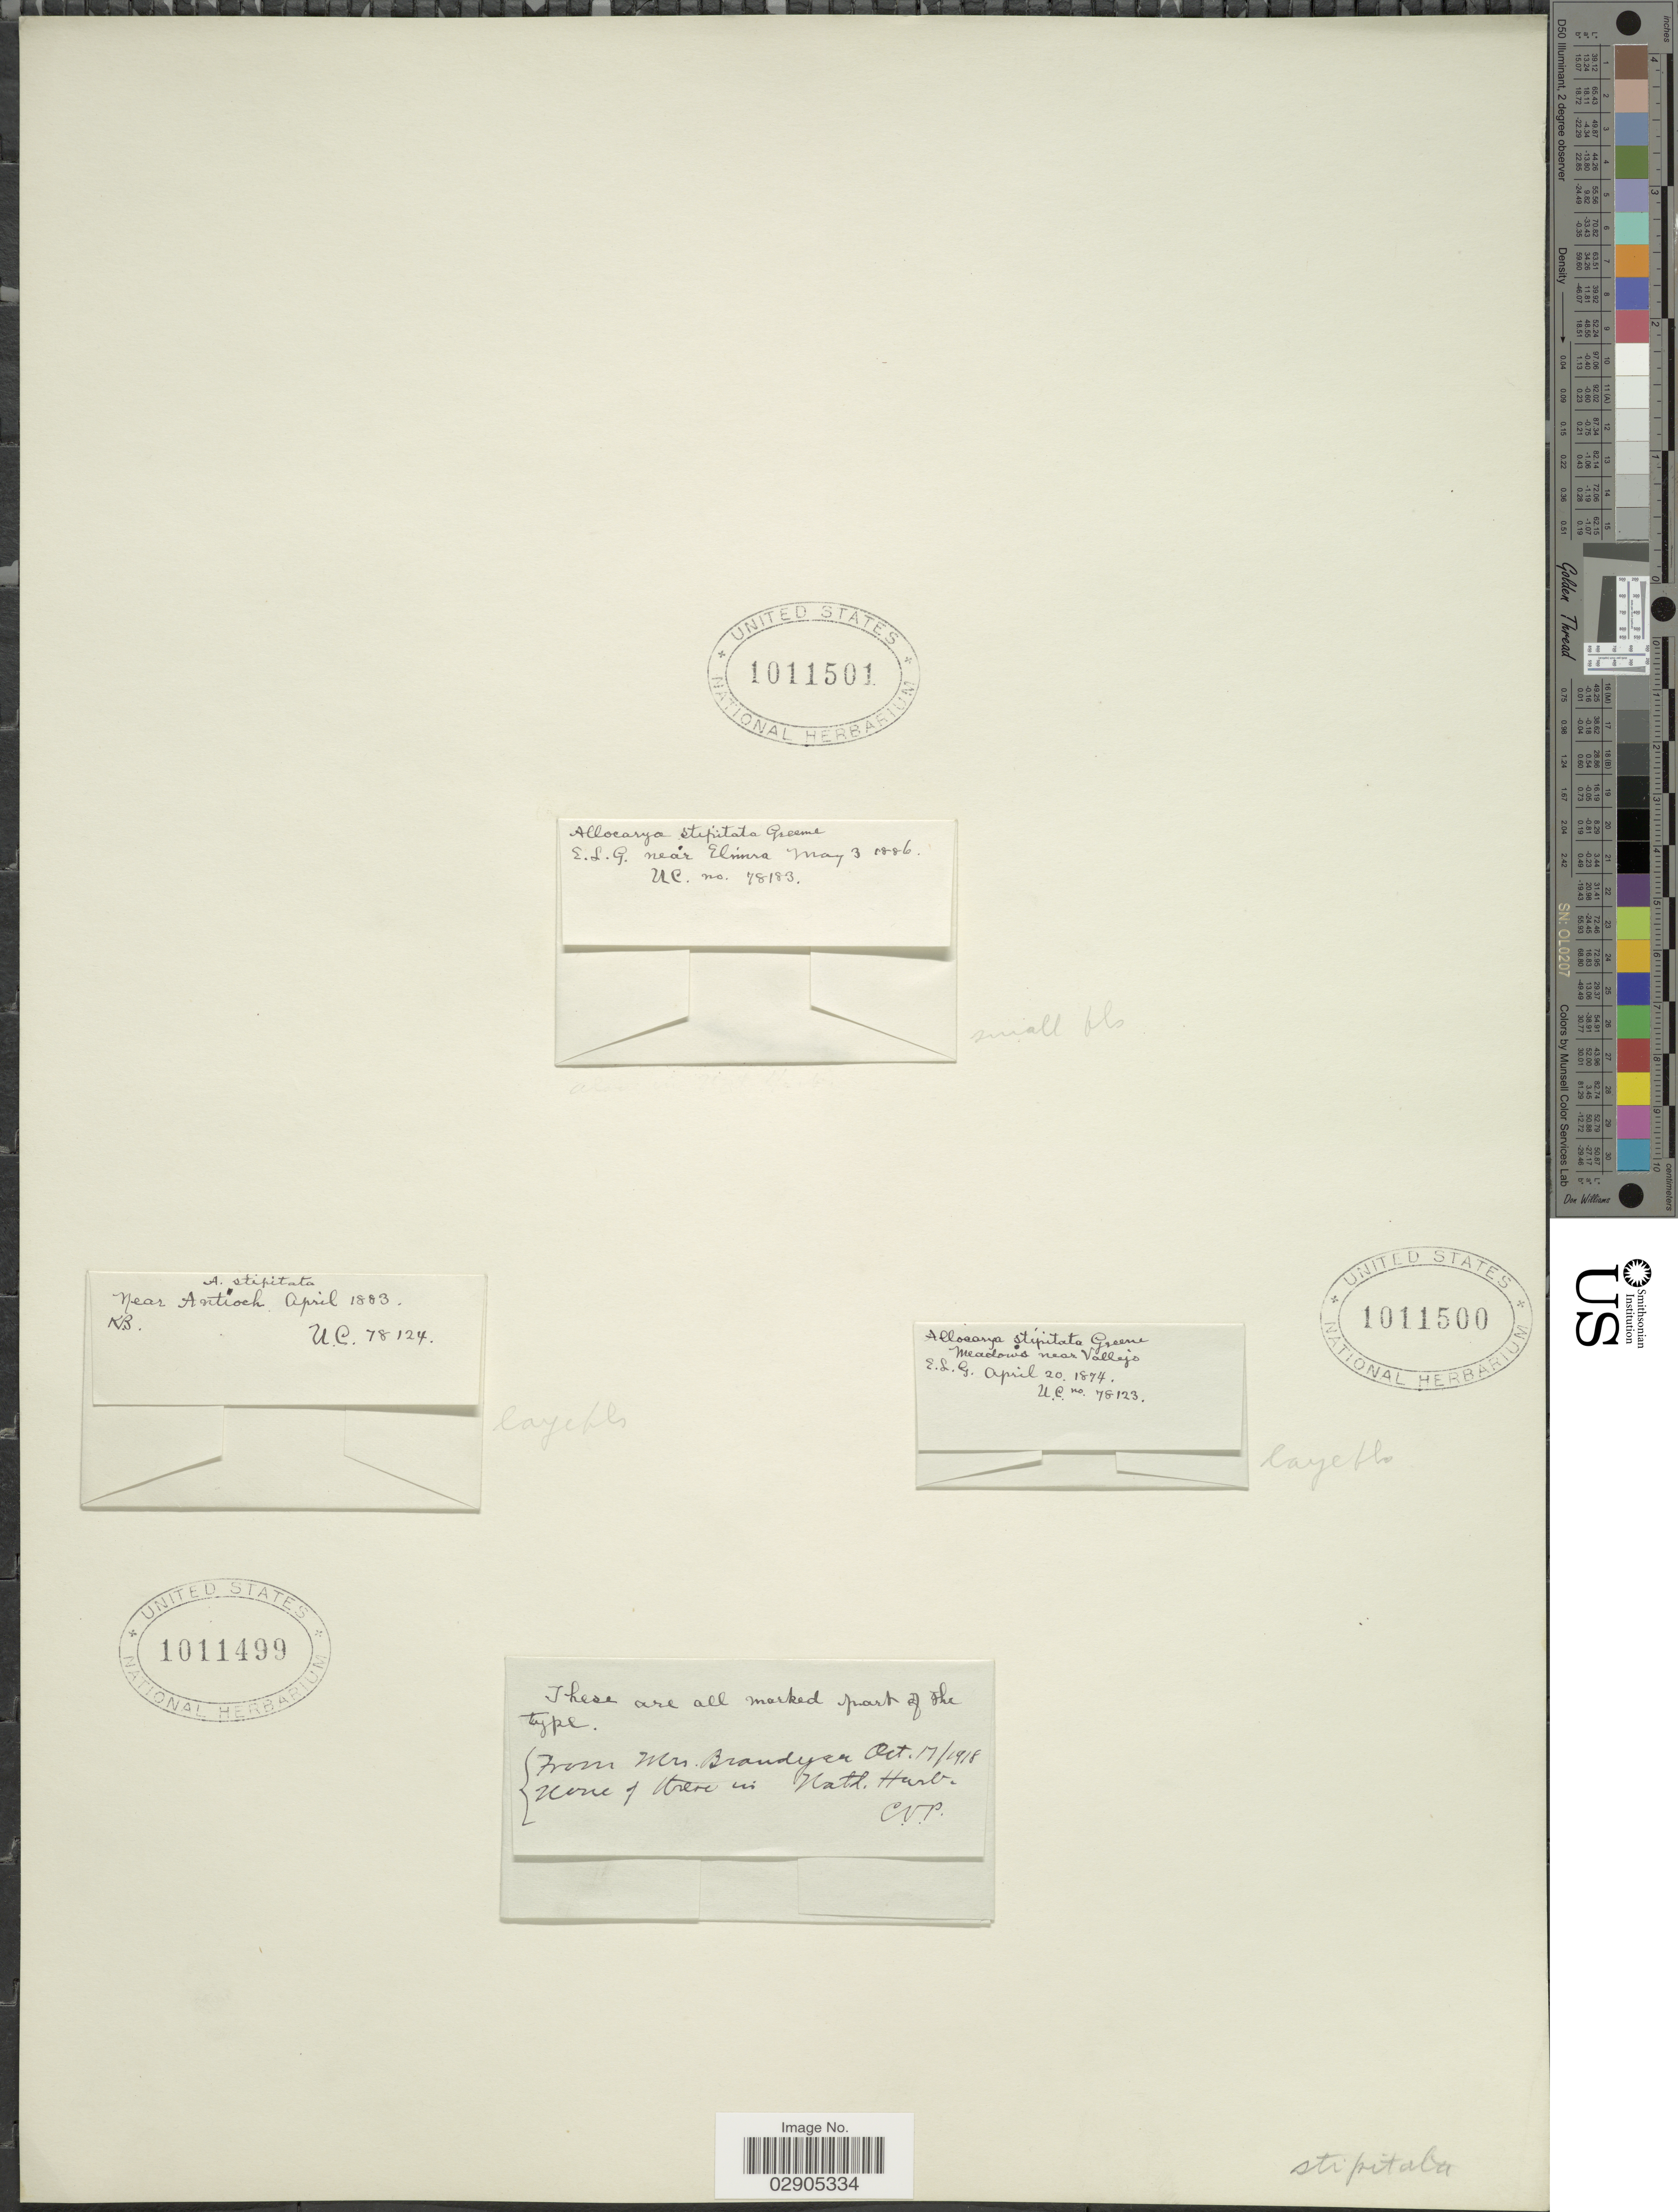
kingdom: Plantae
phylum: Tracheophyta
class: Magnoliopsida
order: Boraginales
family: Boraginaceae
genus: Allocarya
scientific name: Allocarya stipitata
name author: Greene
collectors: E. L. Greene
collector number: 78183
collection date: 1886-03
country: United States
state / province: California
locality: Near Elmira.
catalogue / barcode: US 1011501-3